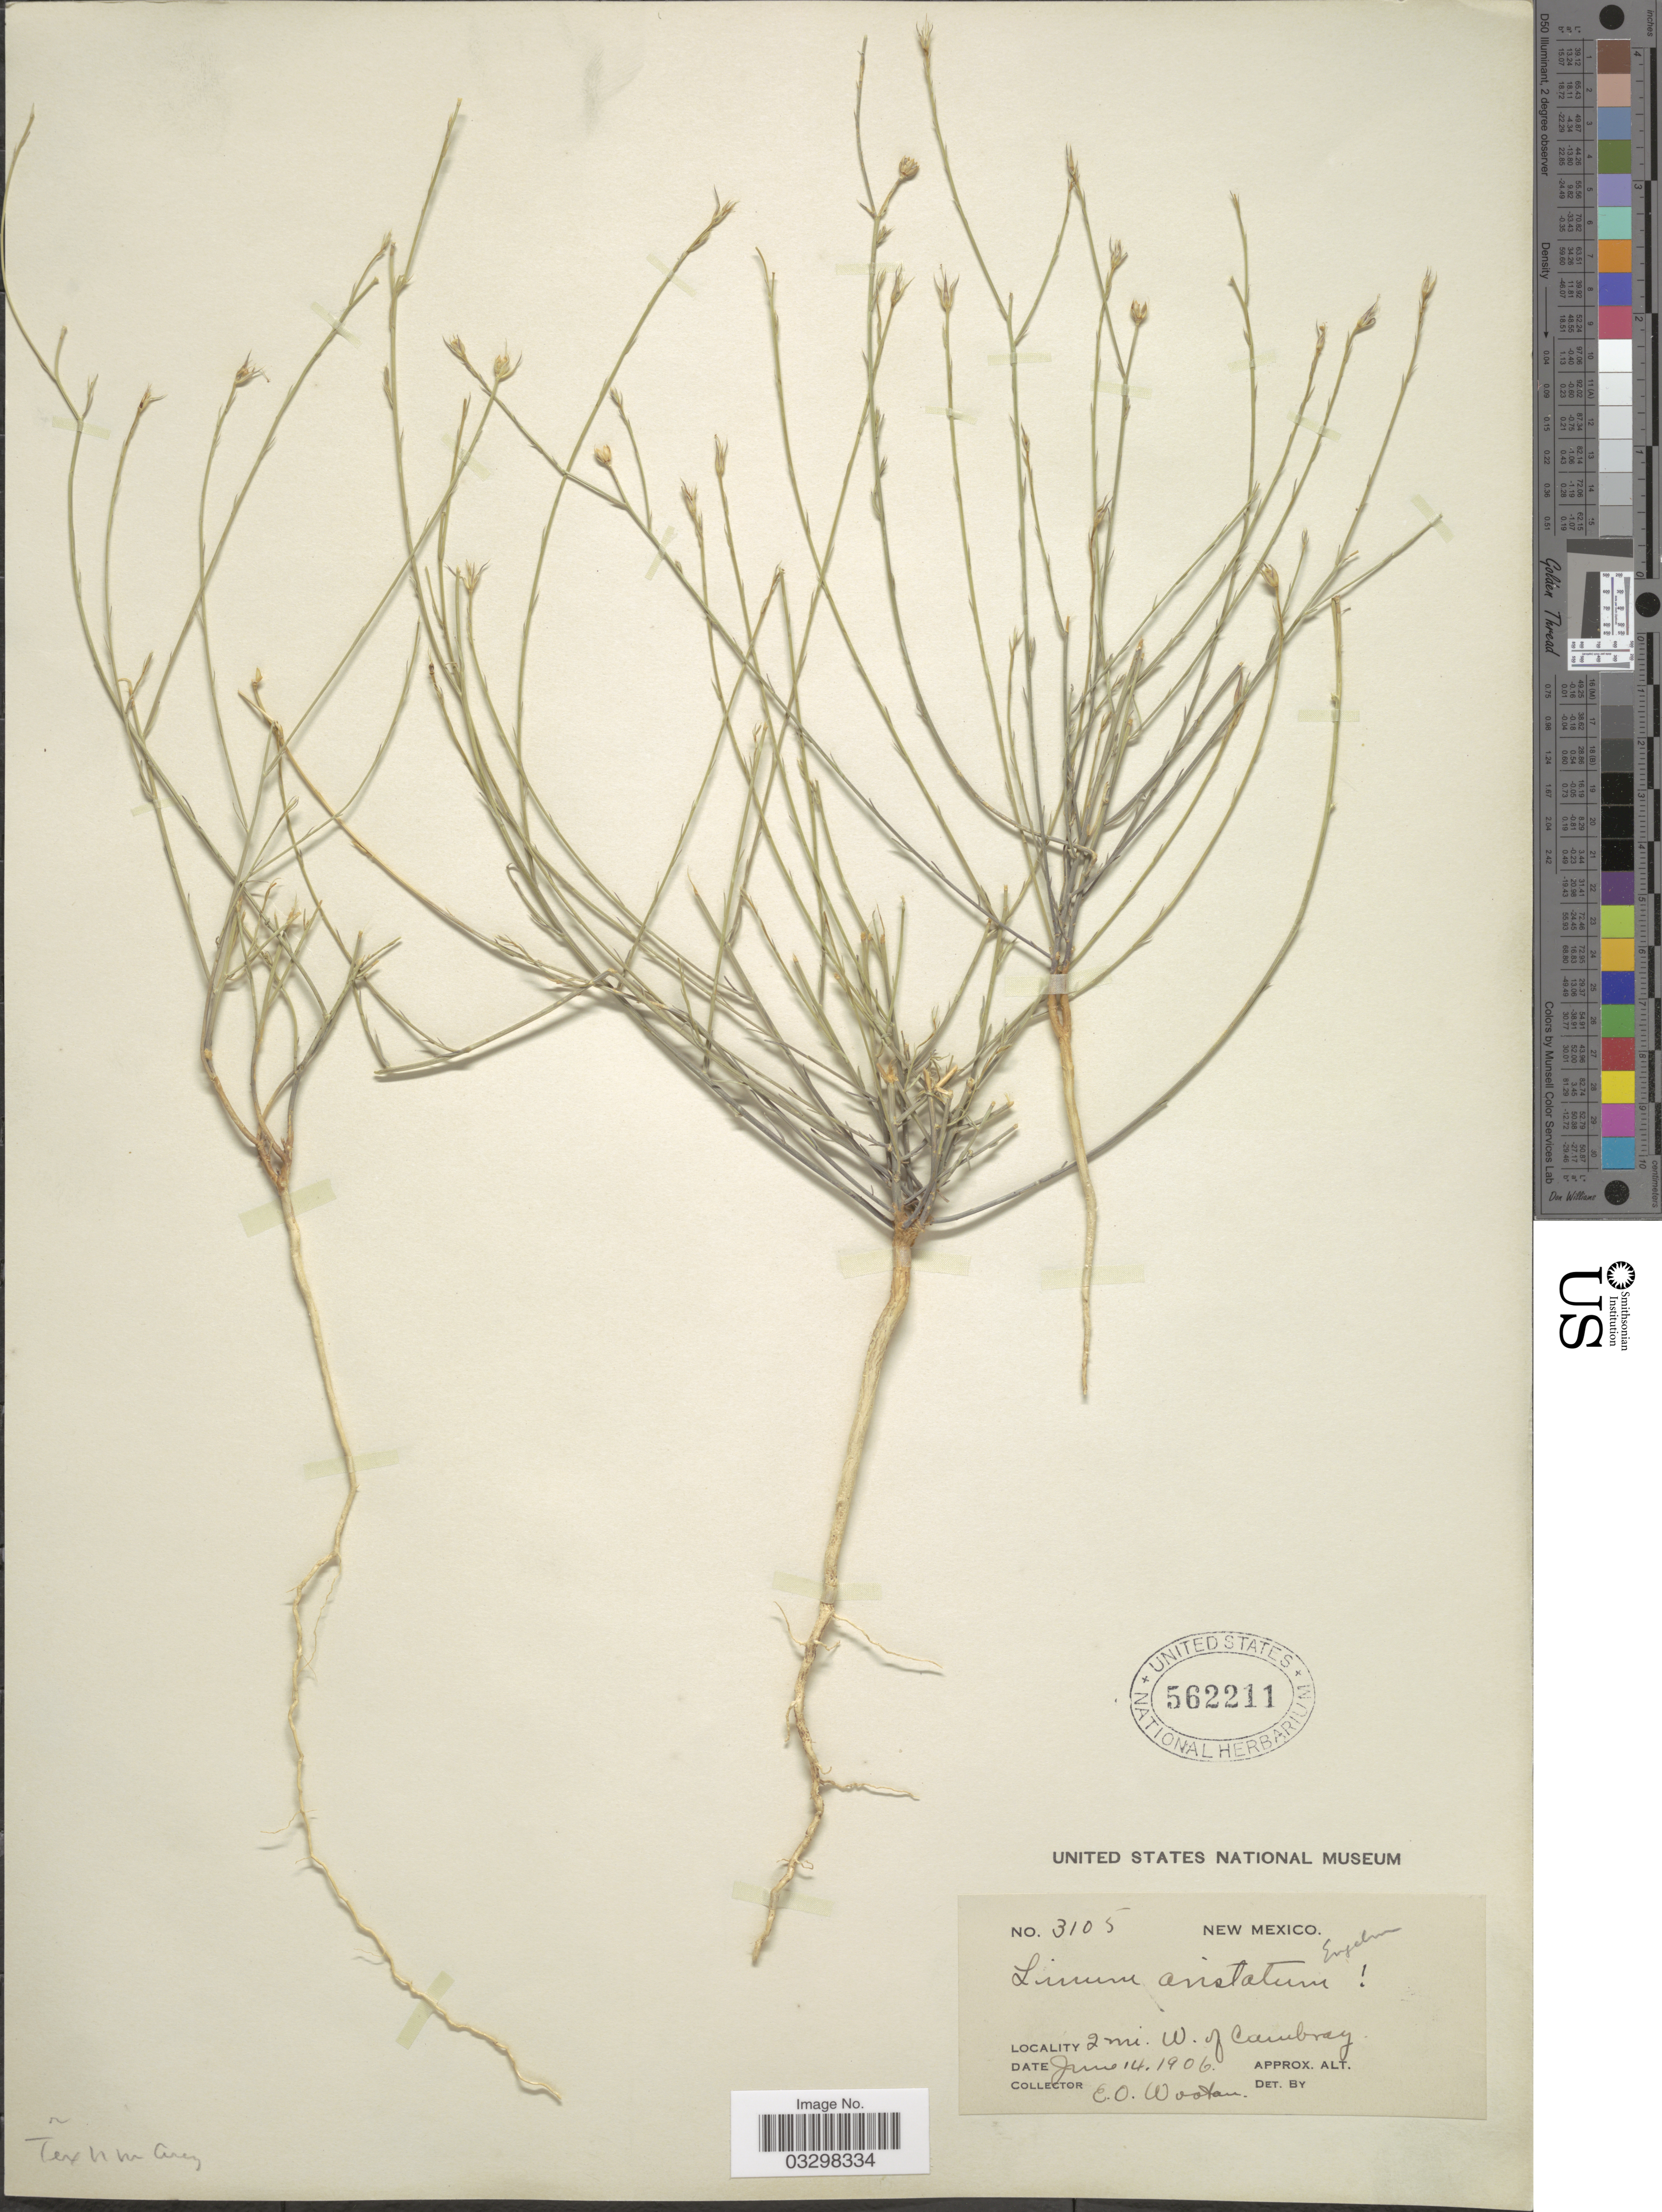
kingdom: Plantae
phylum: Tracheophyta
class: Magnoliopsida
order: Malpighiales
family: Linaceae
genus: Linum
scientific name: Linum aristatum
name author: Engelm.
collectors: E. O. Wooton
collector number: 3105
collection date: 1906-06-14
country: United States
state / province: New Mexico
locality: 2 mi. W. of Cambray.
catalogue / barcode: US 562211